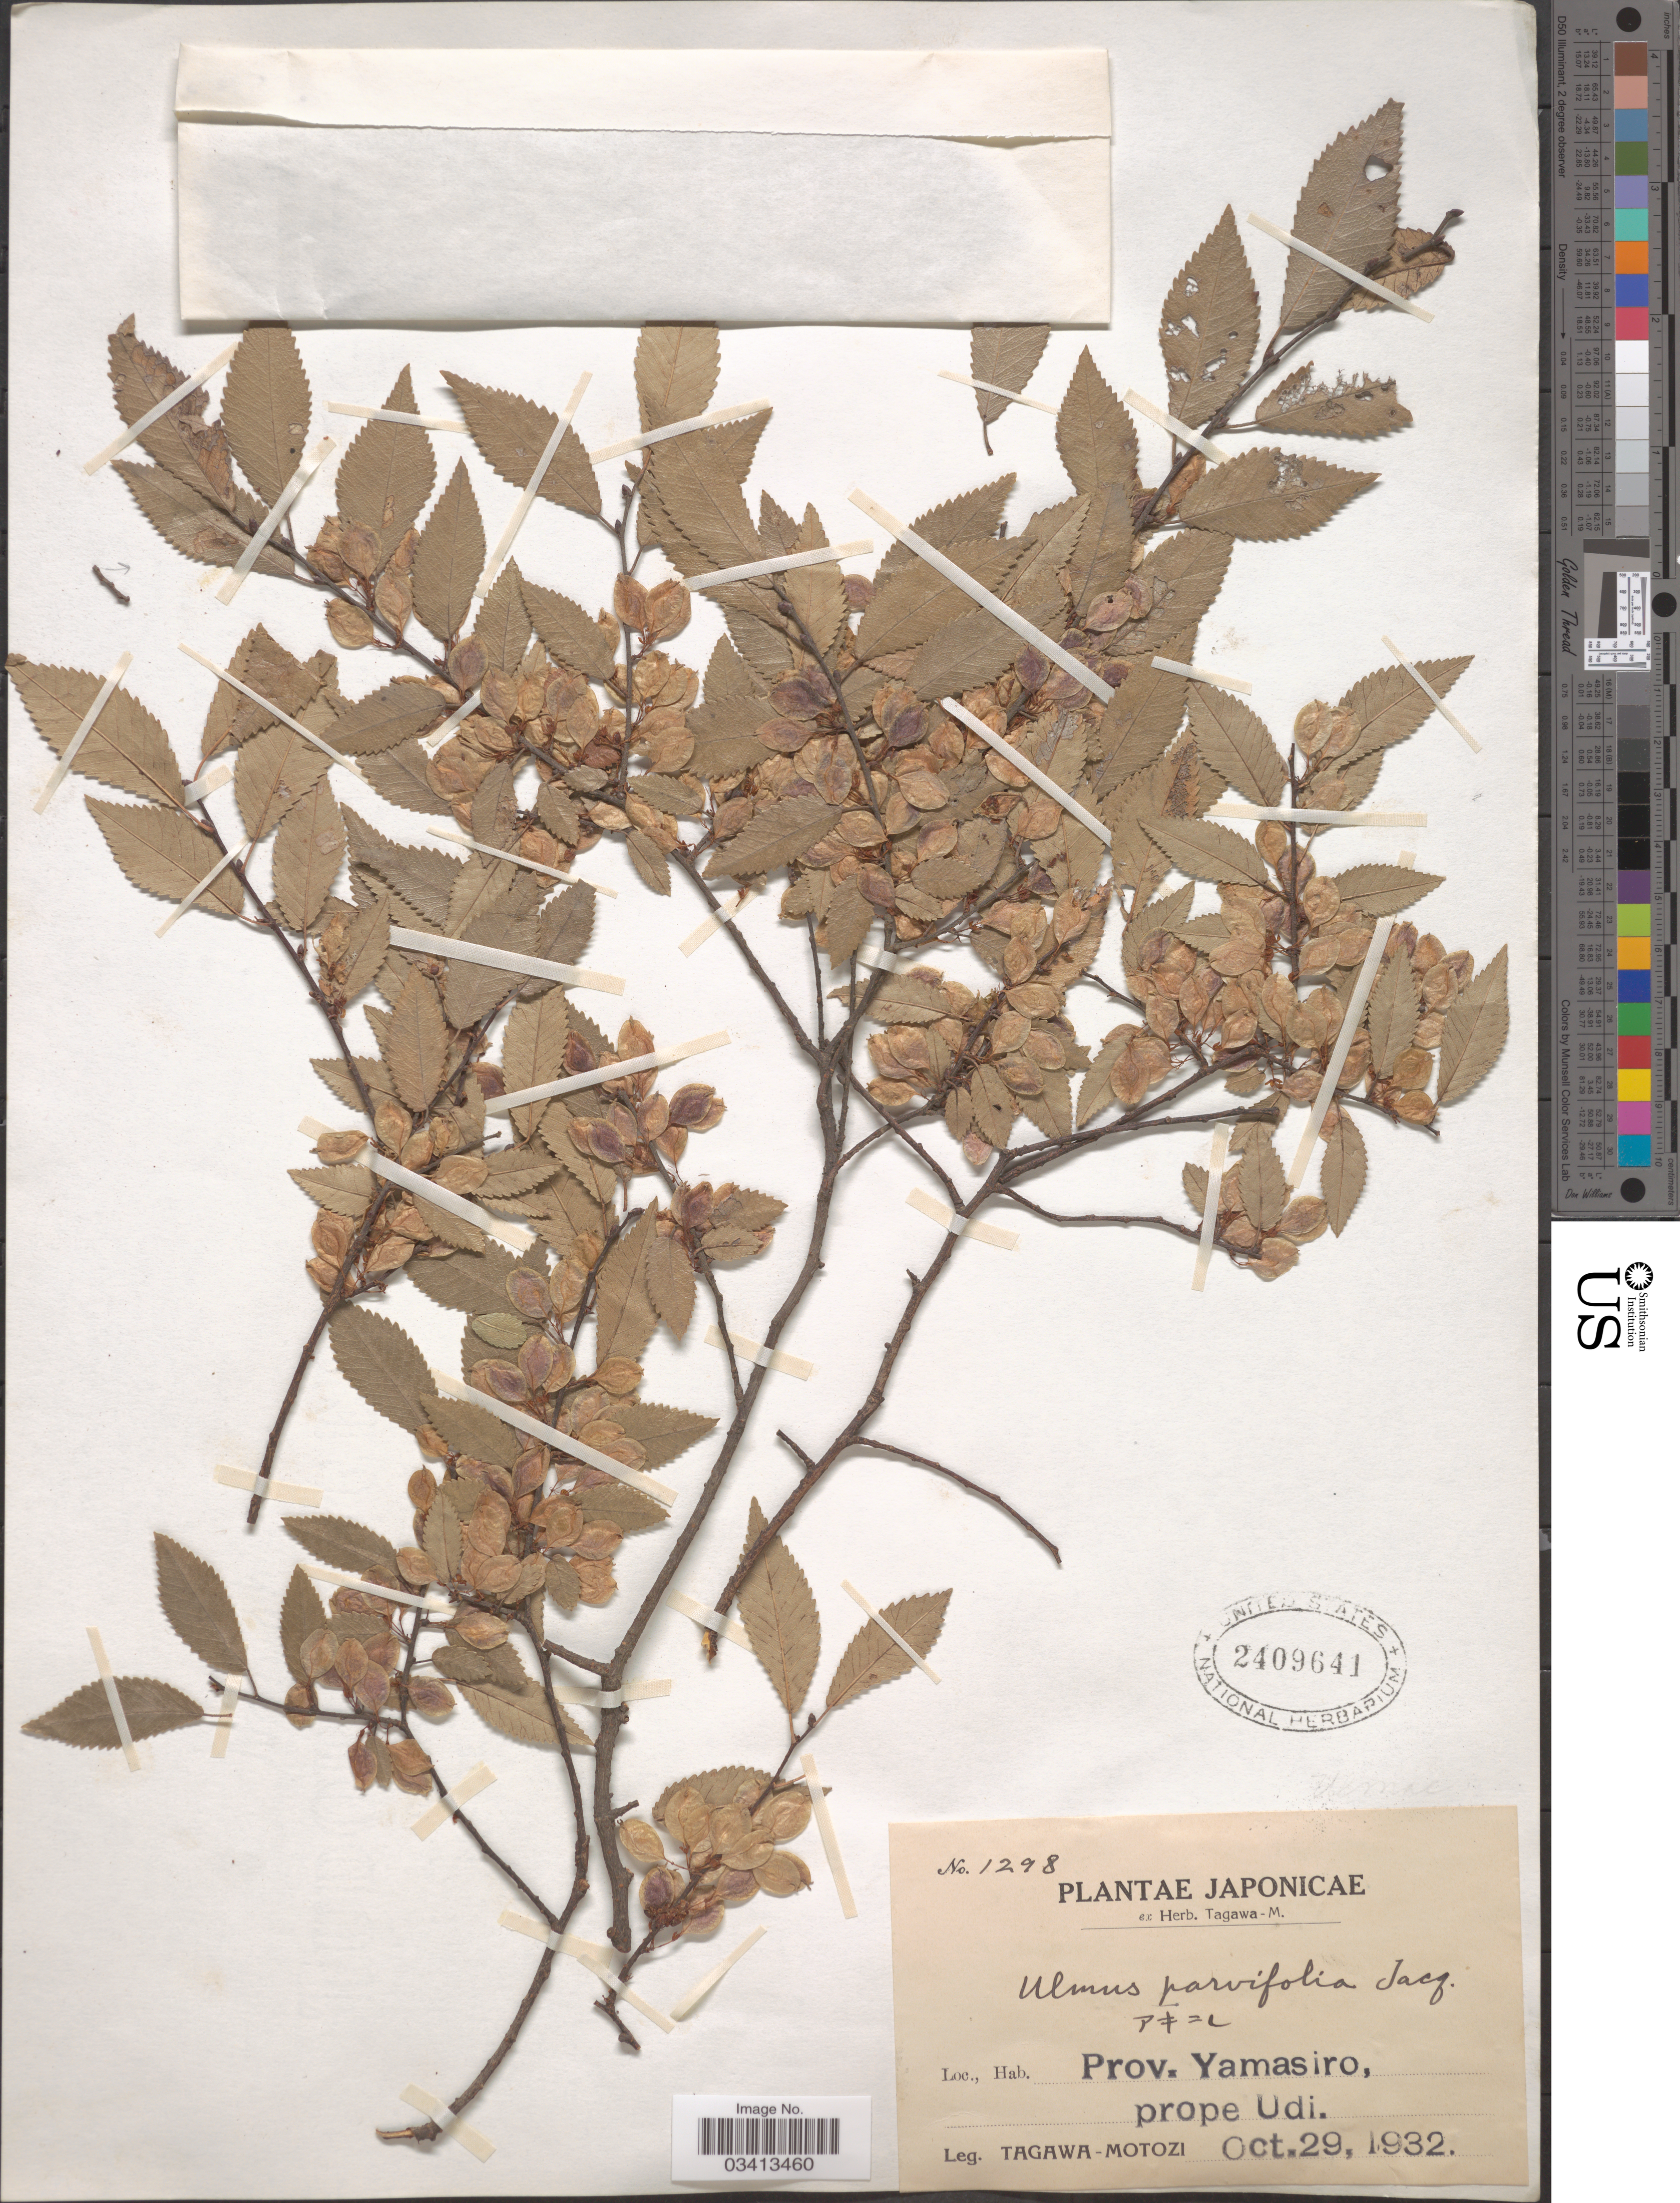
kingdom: Plantae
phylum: Tracheophyta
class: Magnoliopsida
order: Rosales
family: Ulmaceae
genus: Ulmus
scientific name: Ulmus parvifolia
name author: Jacq.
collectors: M. Tagawa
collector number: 1298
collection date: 1932-10-29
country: Japan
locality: Prov. Yamasiro, prope Udi.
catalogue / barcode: US 2409641